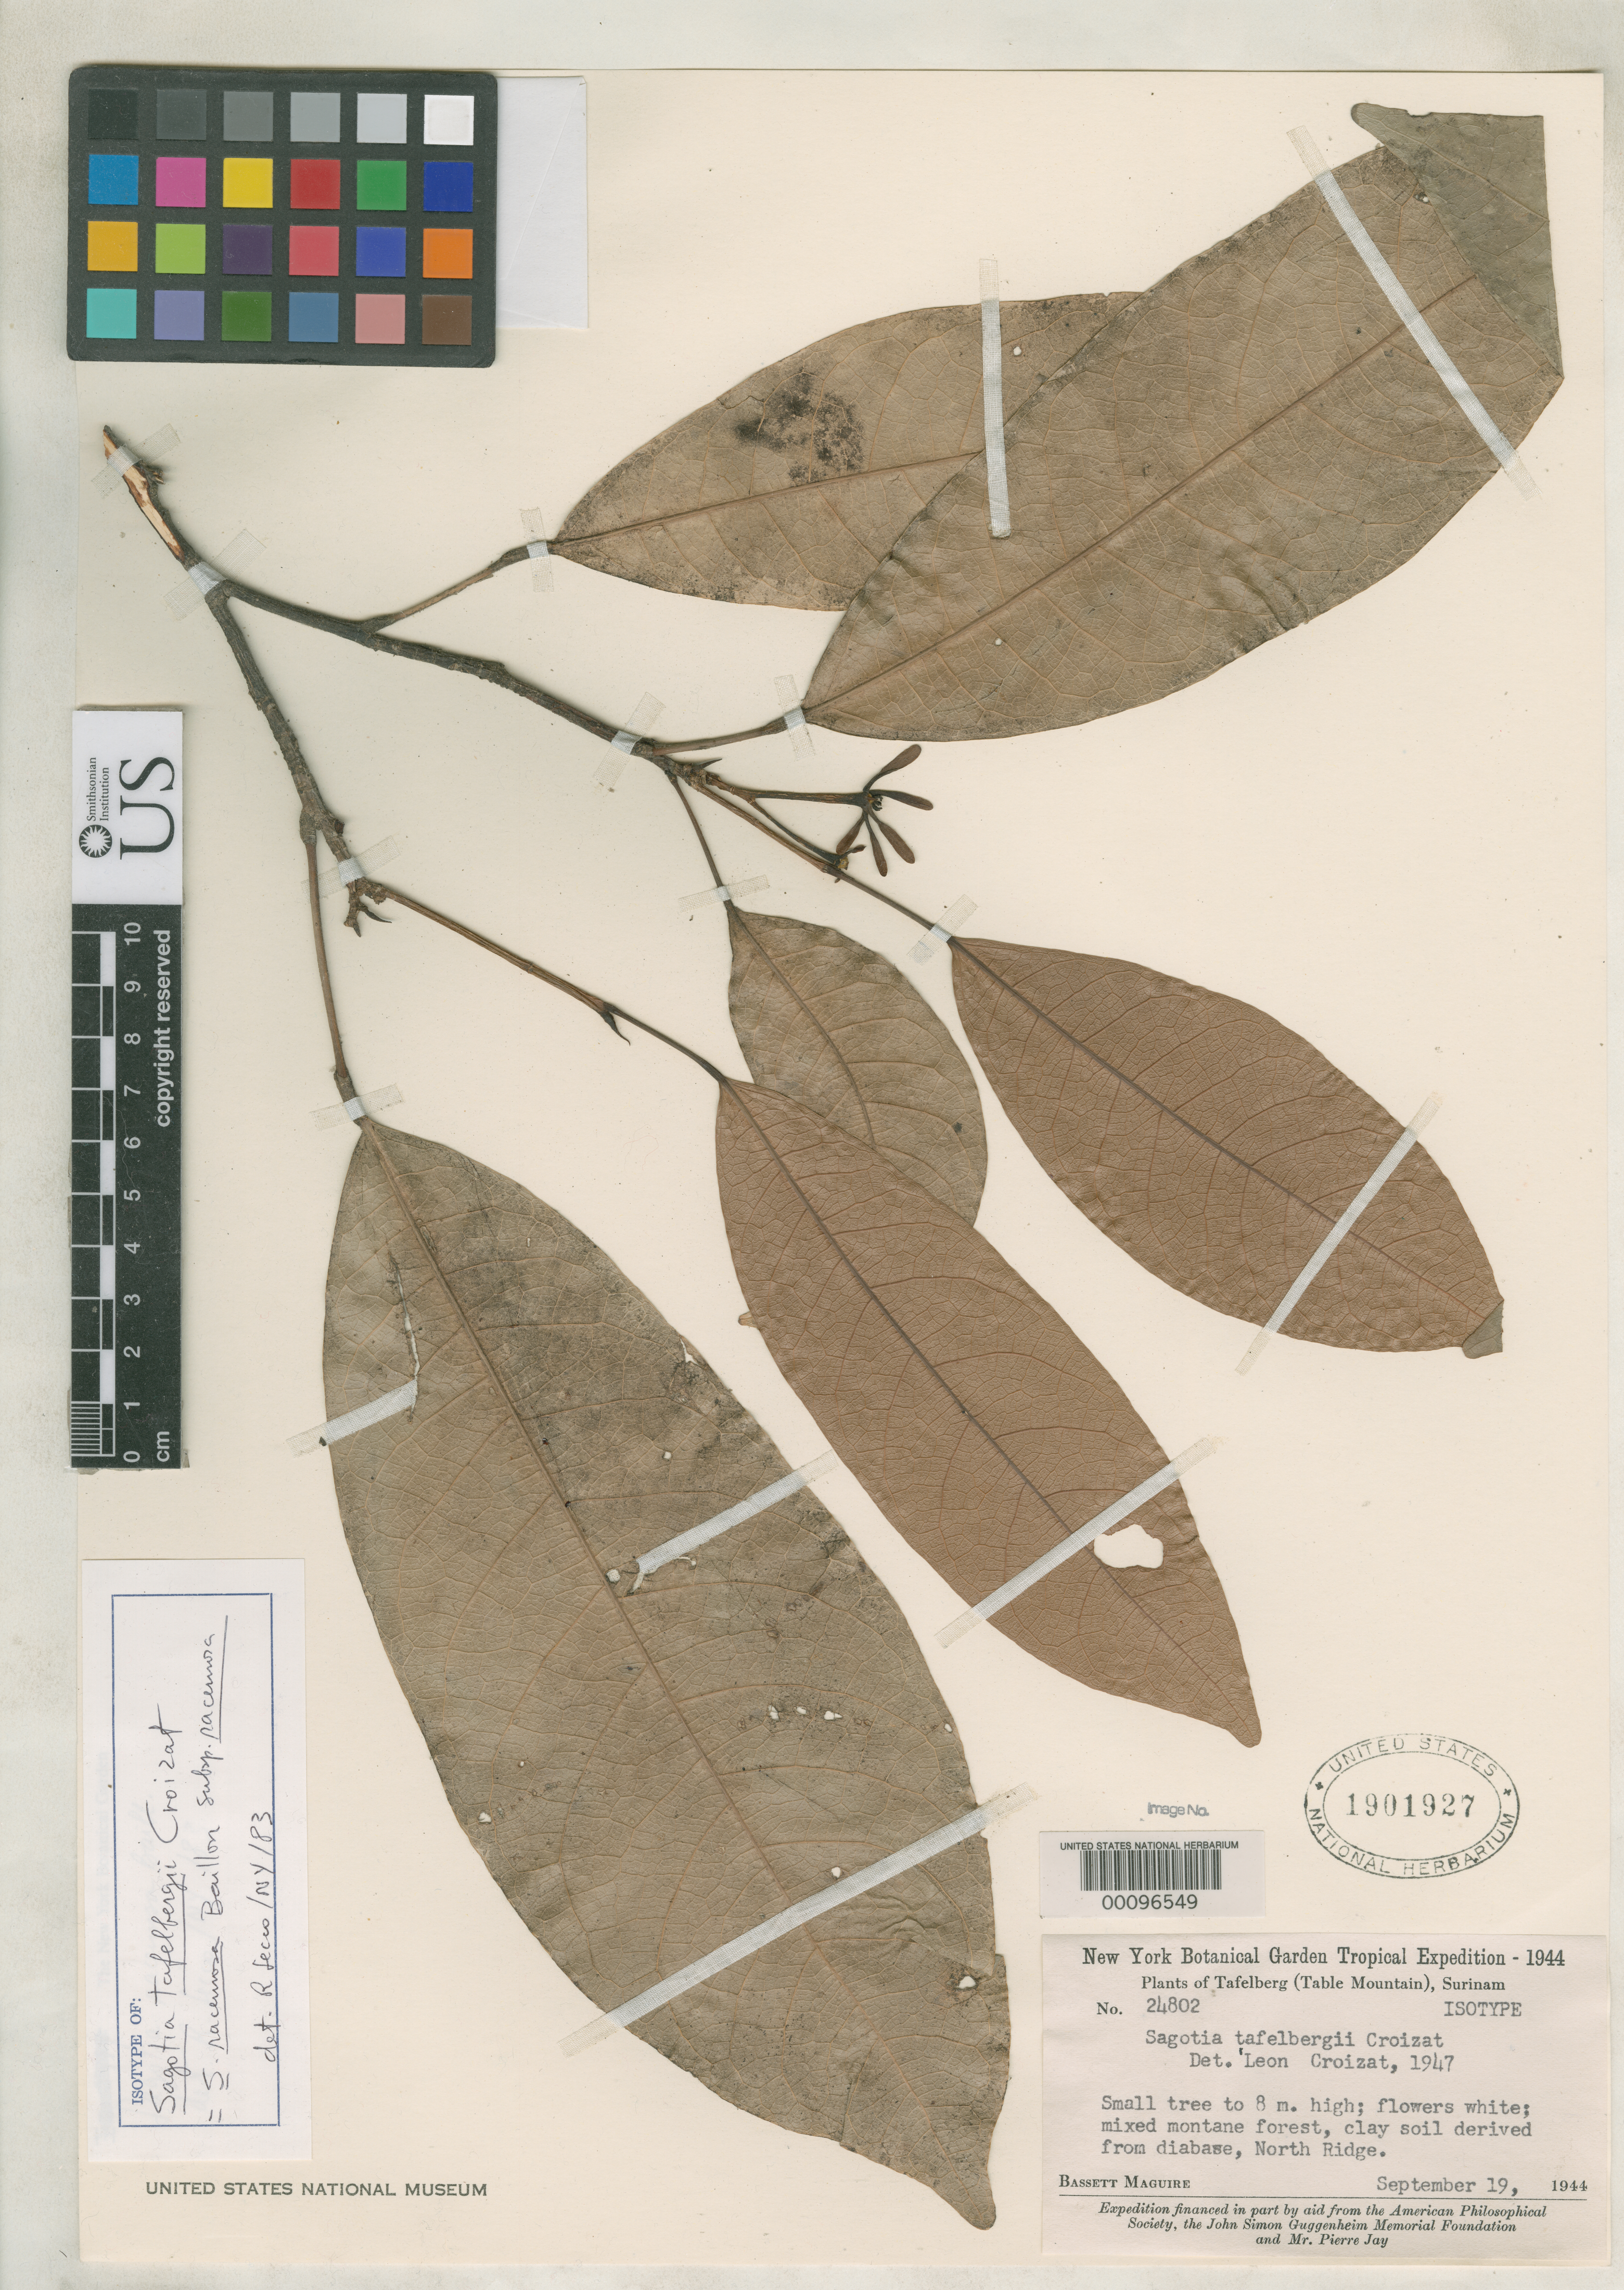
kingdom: Plantae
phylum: Tracheophyta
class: Magnoliopsida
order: Malpighiales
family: Euphorbiaceae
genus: Sagotia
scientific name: Sagotia tafelbergii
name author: Croizat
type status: Isotype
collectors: B. Maguire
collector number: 24802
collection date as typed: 19 Sep 1944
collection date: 1944-09-19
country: Suriname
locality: Tafelberg, north Ridge.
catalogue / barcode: US 1901927